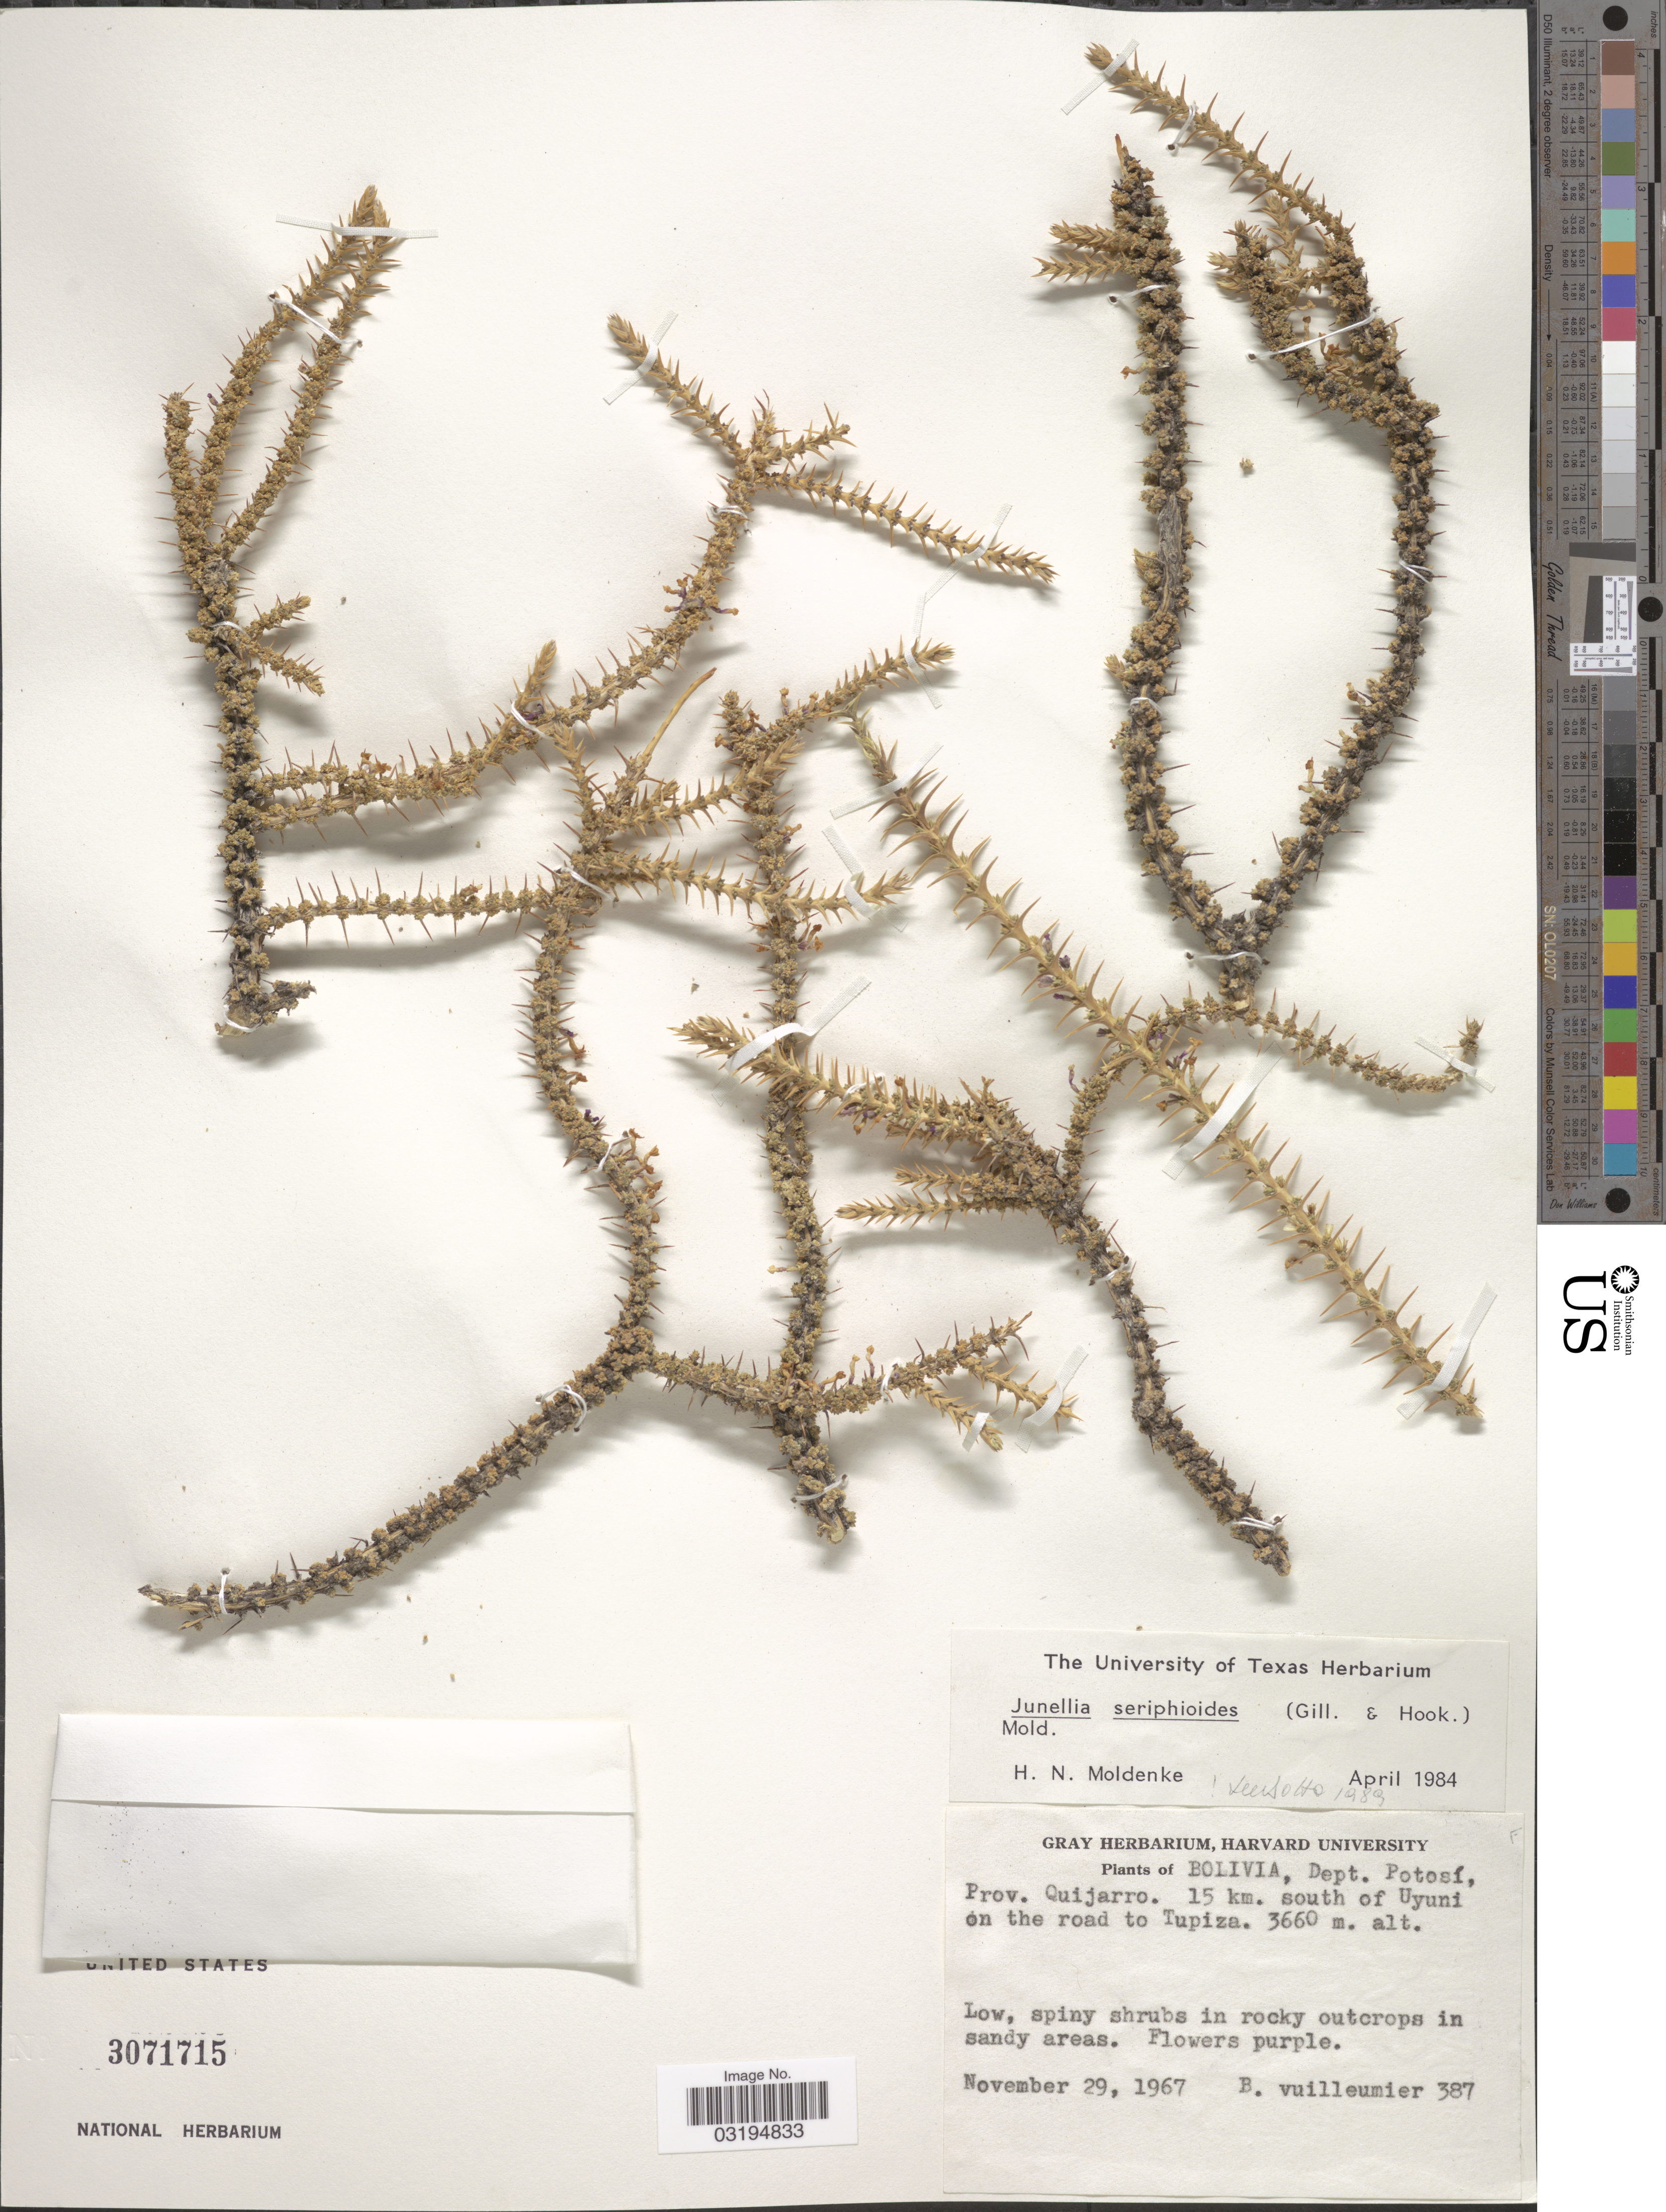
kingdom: Plantae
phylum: Tracheophyta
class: Magnoliopsida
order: Lamiales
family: Verbenaceae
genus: Junellia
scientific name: Junellia seriphioides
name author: (Gillies & Hook.) Moldenke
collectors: B. Vuilleumier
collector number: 387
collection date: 1967-11-29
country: Bolivia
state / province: Potosi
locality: Dept. Potosí, Prov. Quijaro. 15 km. south of Uyuni on the road to Tupiza.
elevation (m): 3660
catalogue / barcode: US 3071715